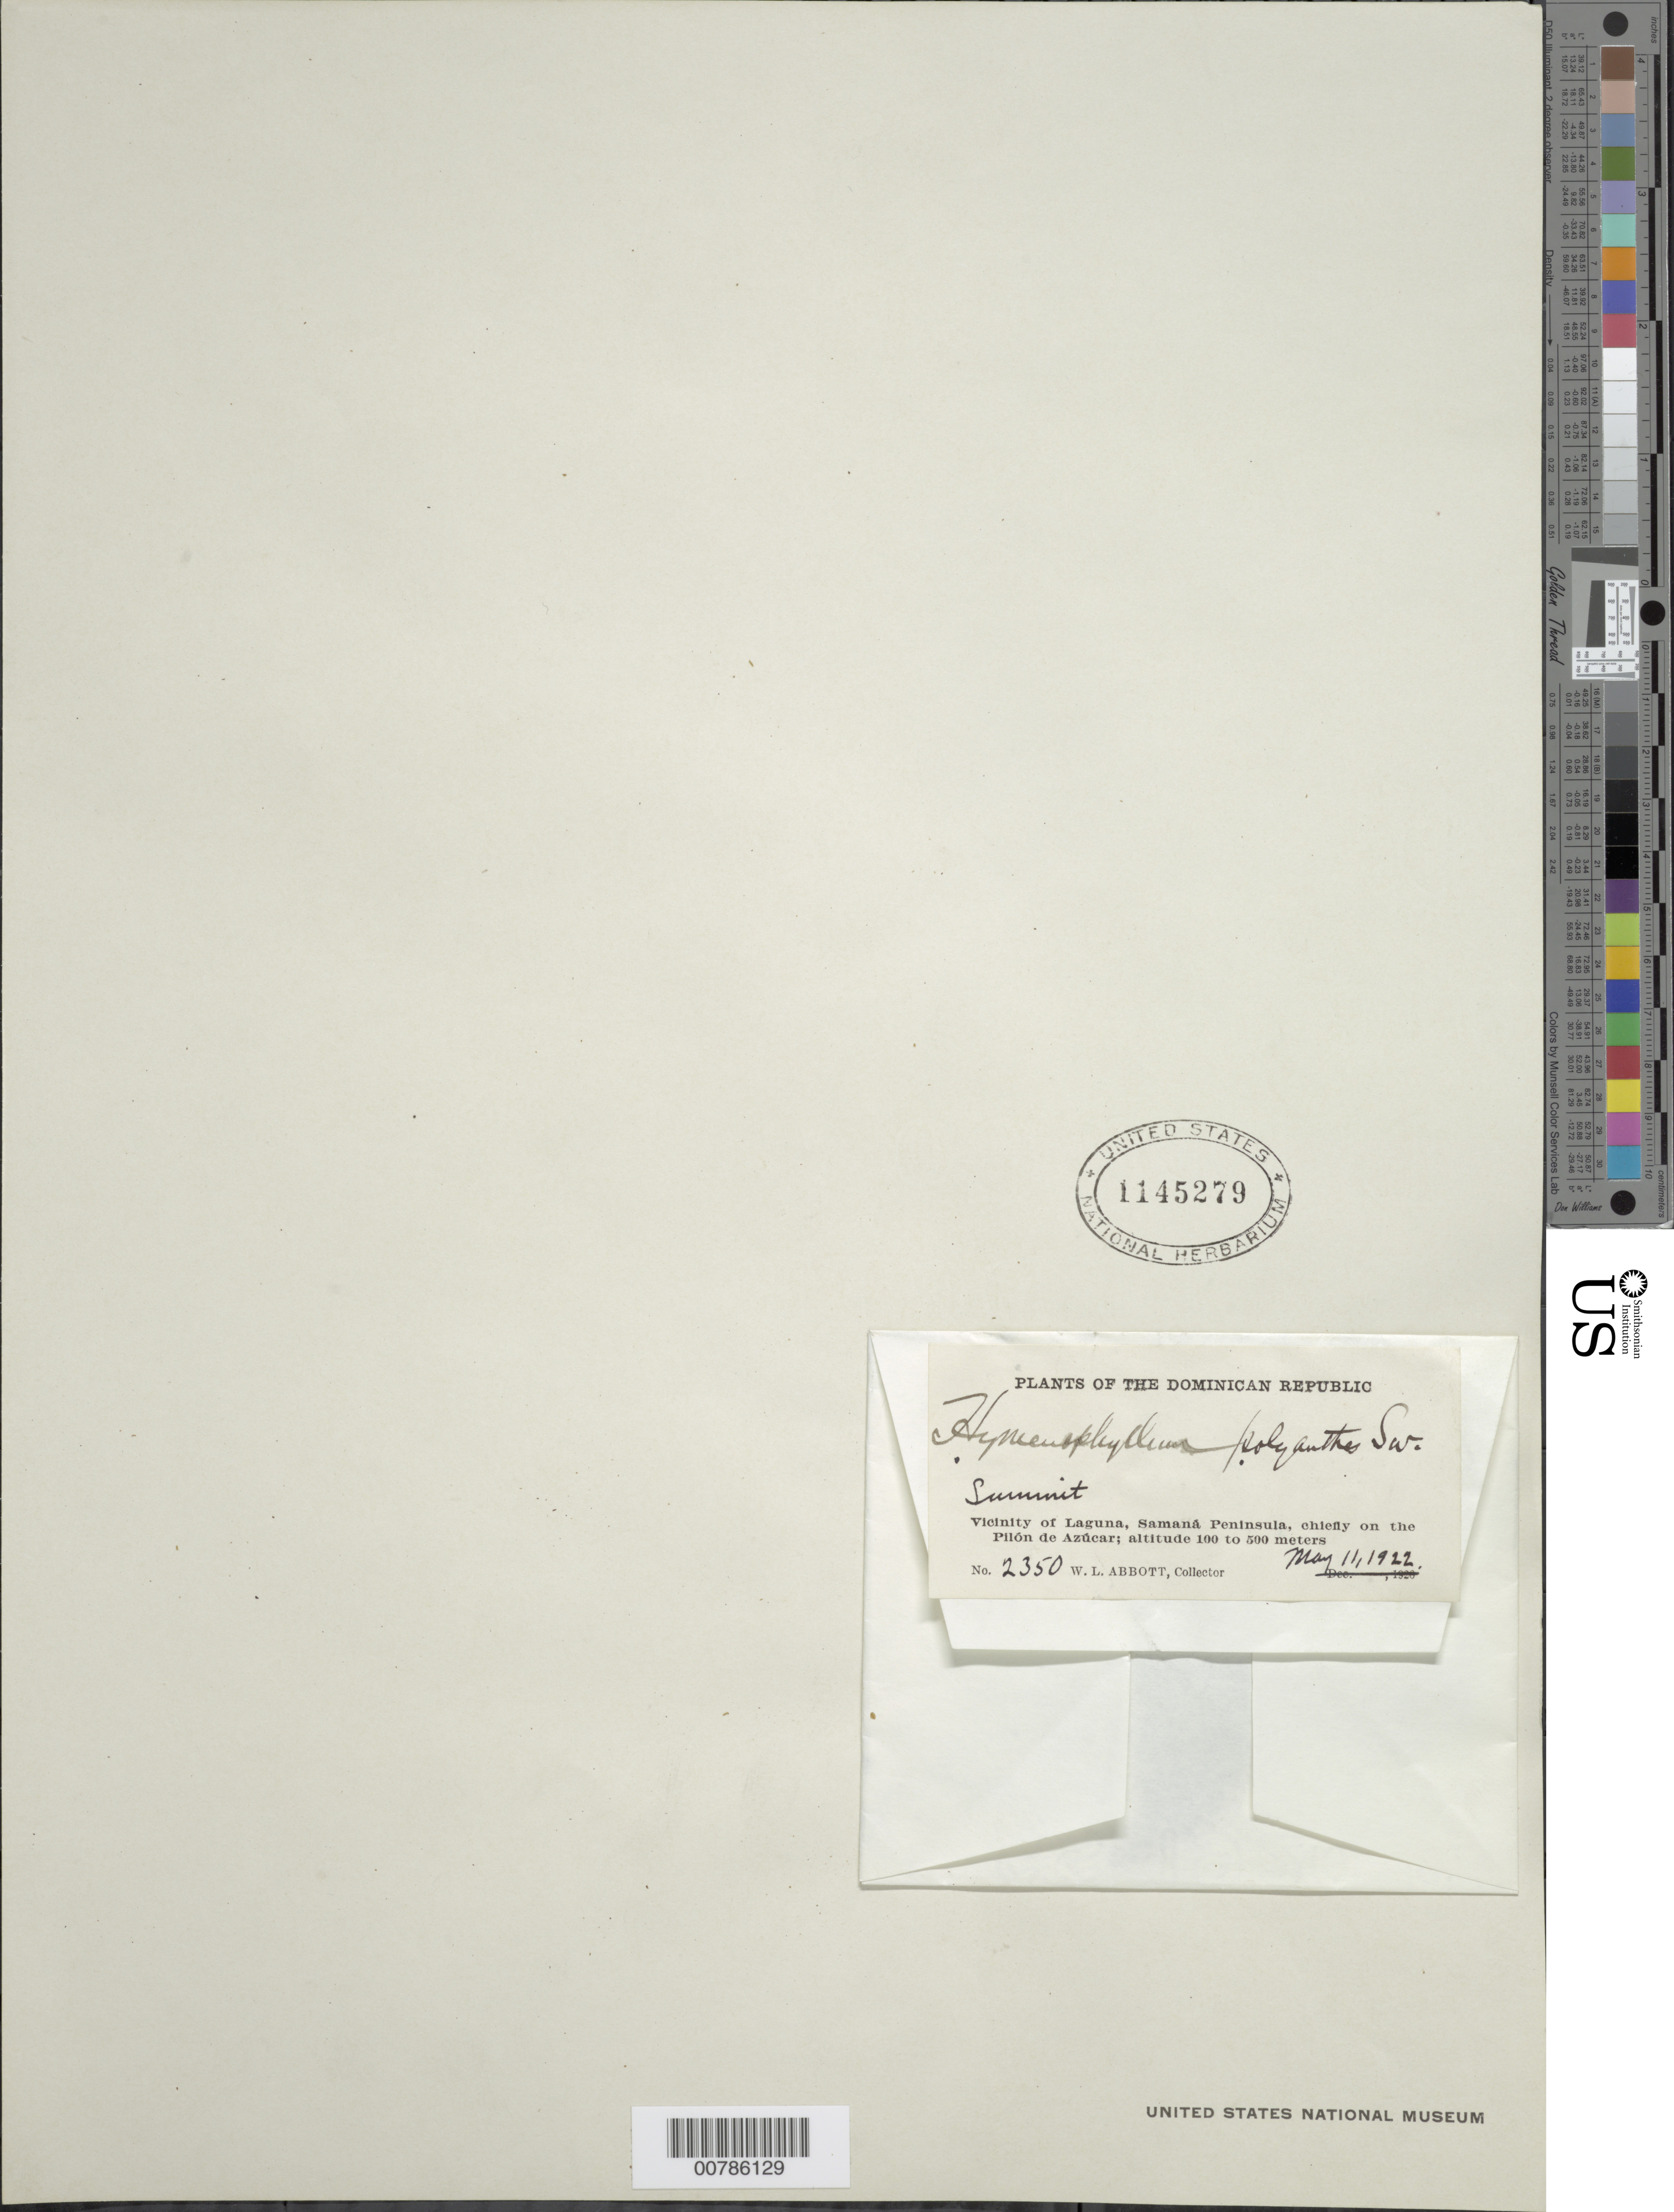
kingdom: Plantae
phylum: Tracheophyta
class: Polypodiopsida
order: Hymenophyllales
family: Hymenophyllaceae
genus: Hymenophyllum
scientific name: Hymenophyllum polyanthos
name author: (Sw.) Sw.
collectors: W. L. Abbott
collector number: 2350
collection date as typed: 11 May 1922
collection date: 1922-05-11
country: Dominican Republic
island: Hispaniola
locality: Laguna, vicinity; Samaná Peninsula, chiefly on the Pilón de Azúcar, summit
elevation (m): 100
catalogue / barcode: US 1145279